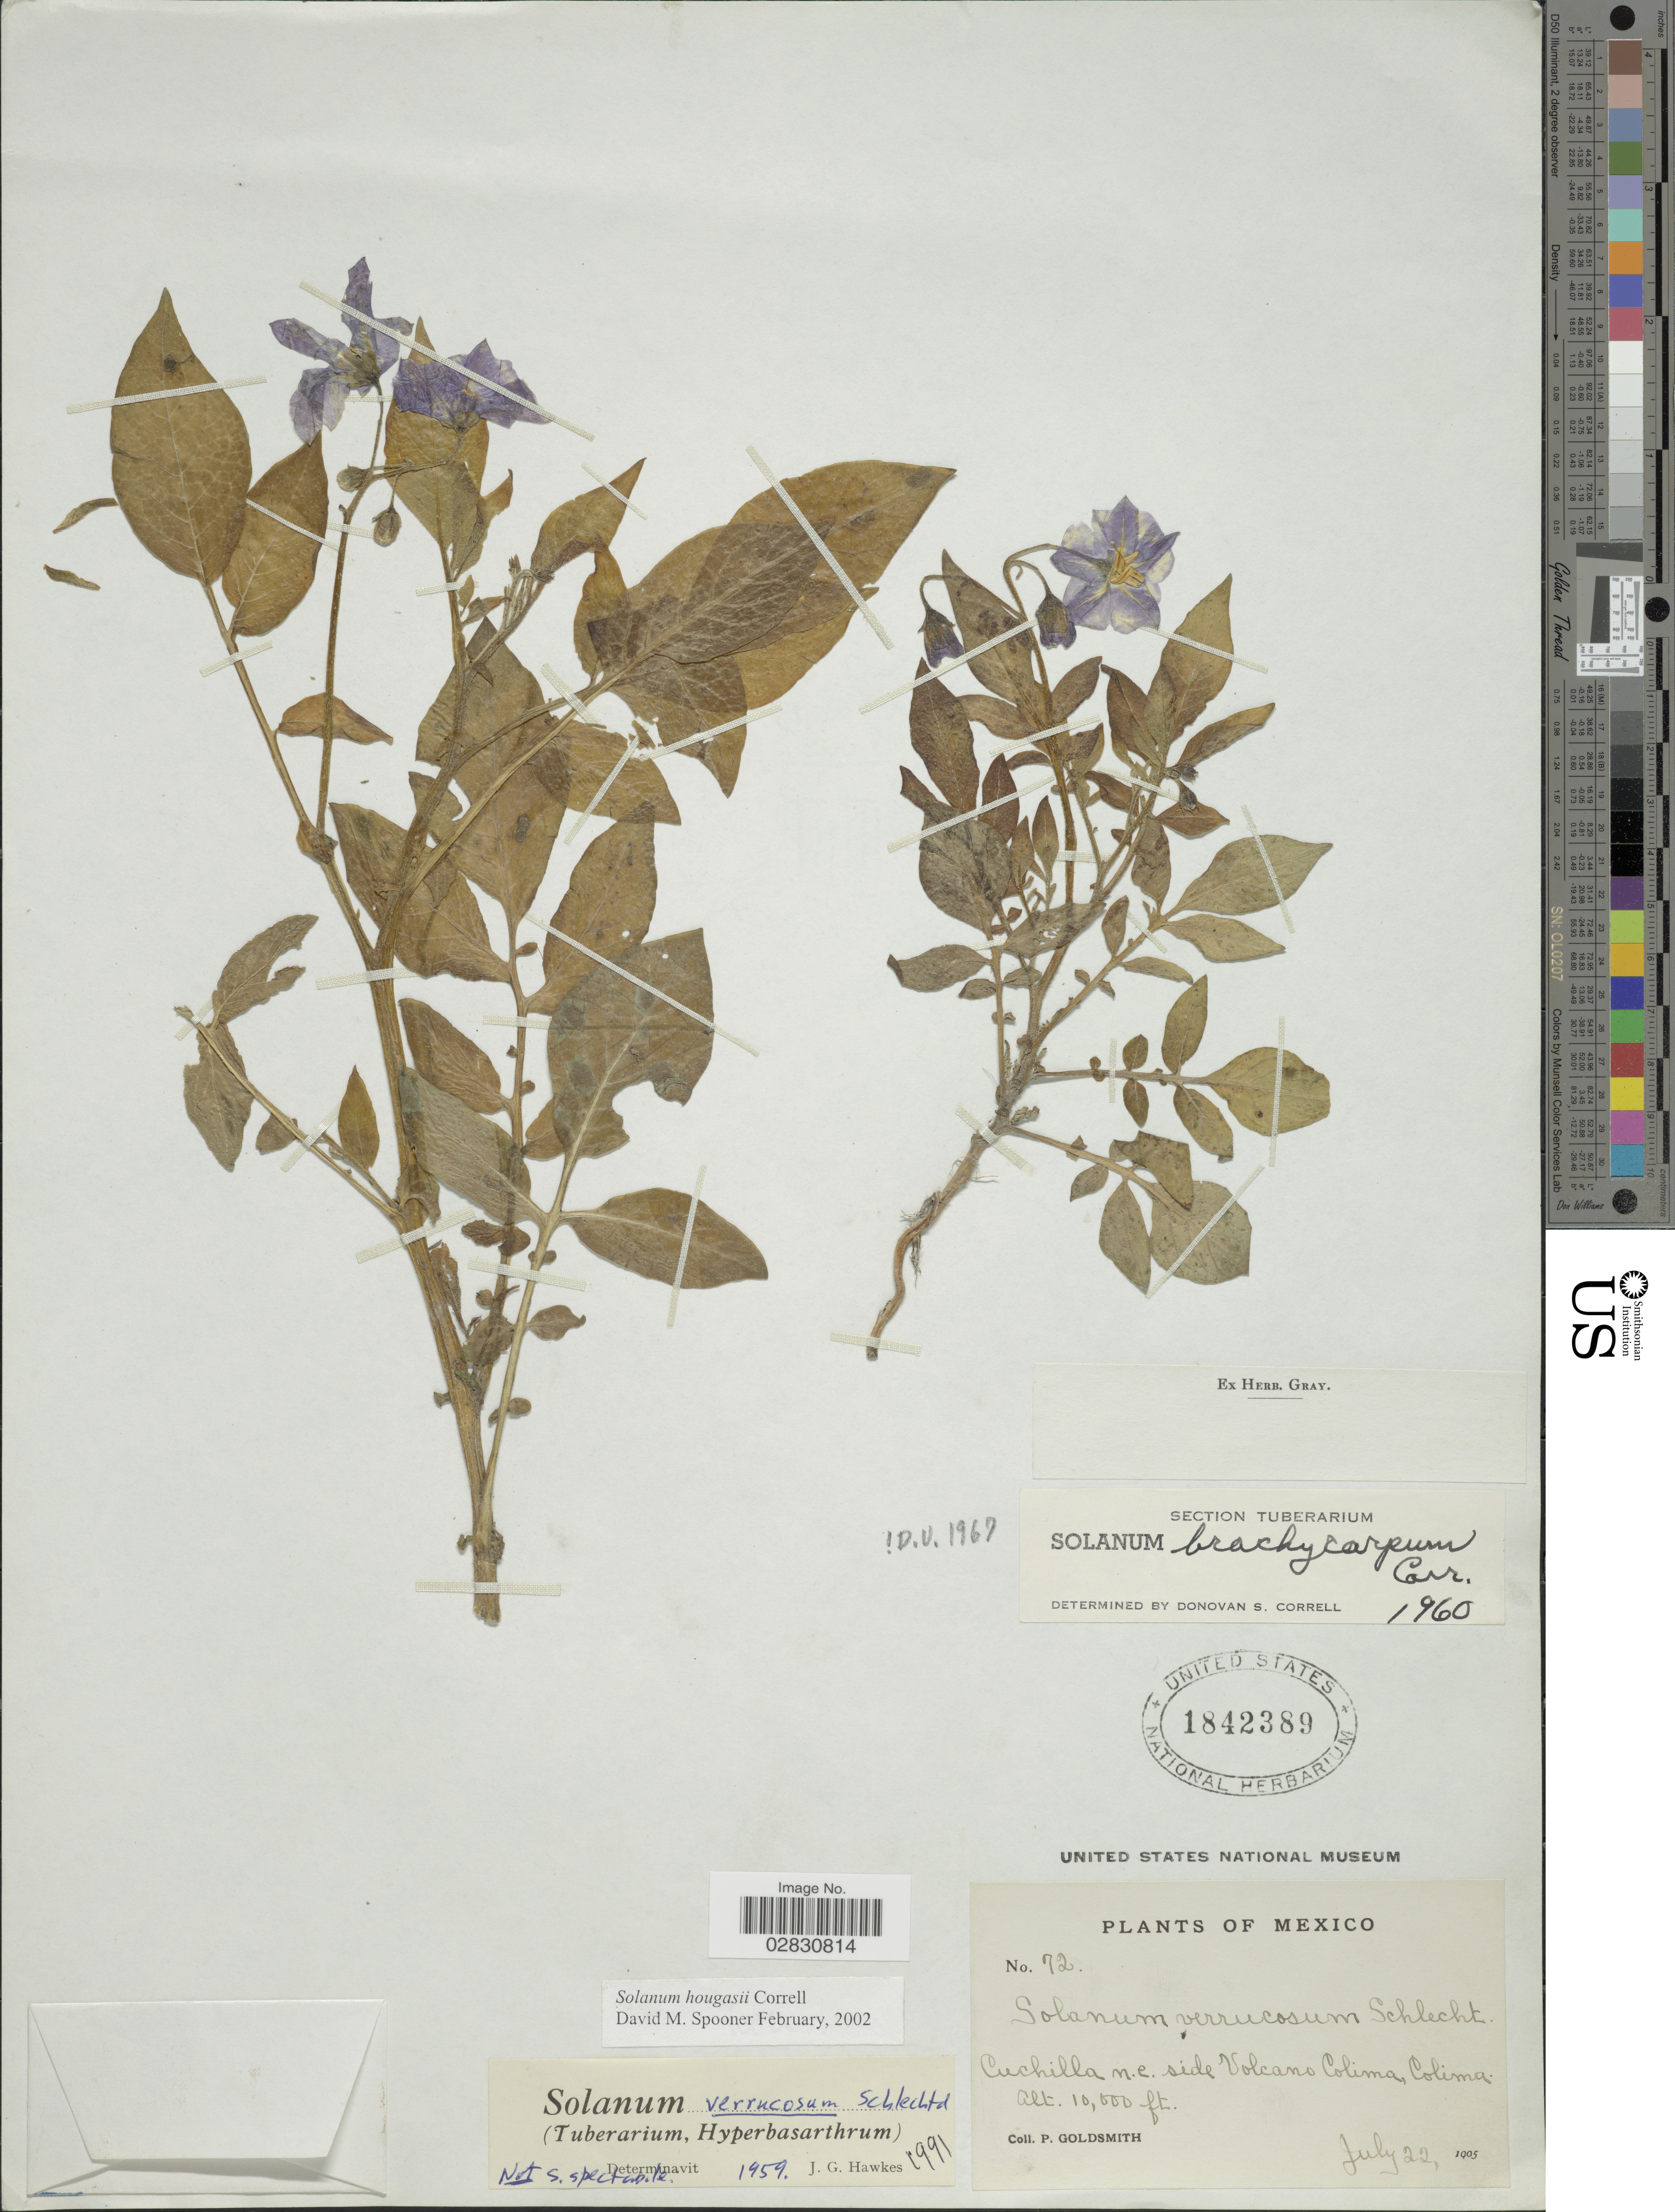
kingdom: Plantae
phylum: Tracheophyta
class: Magnoliopsida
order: Solanales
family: Solanaceae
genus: Solanum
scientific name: Solanum hougasii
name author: Correll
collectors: P. Goldsmith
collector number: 72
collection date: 1905-07-22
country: Mexico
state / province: Colima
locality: Cuchilla n.e. side of Volcano Colima, Colima.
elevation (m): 3048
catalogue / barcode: US 1842389